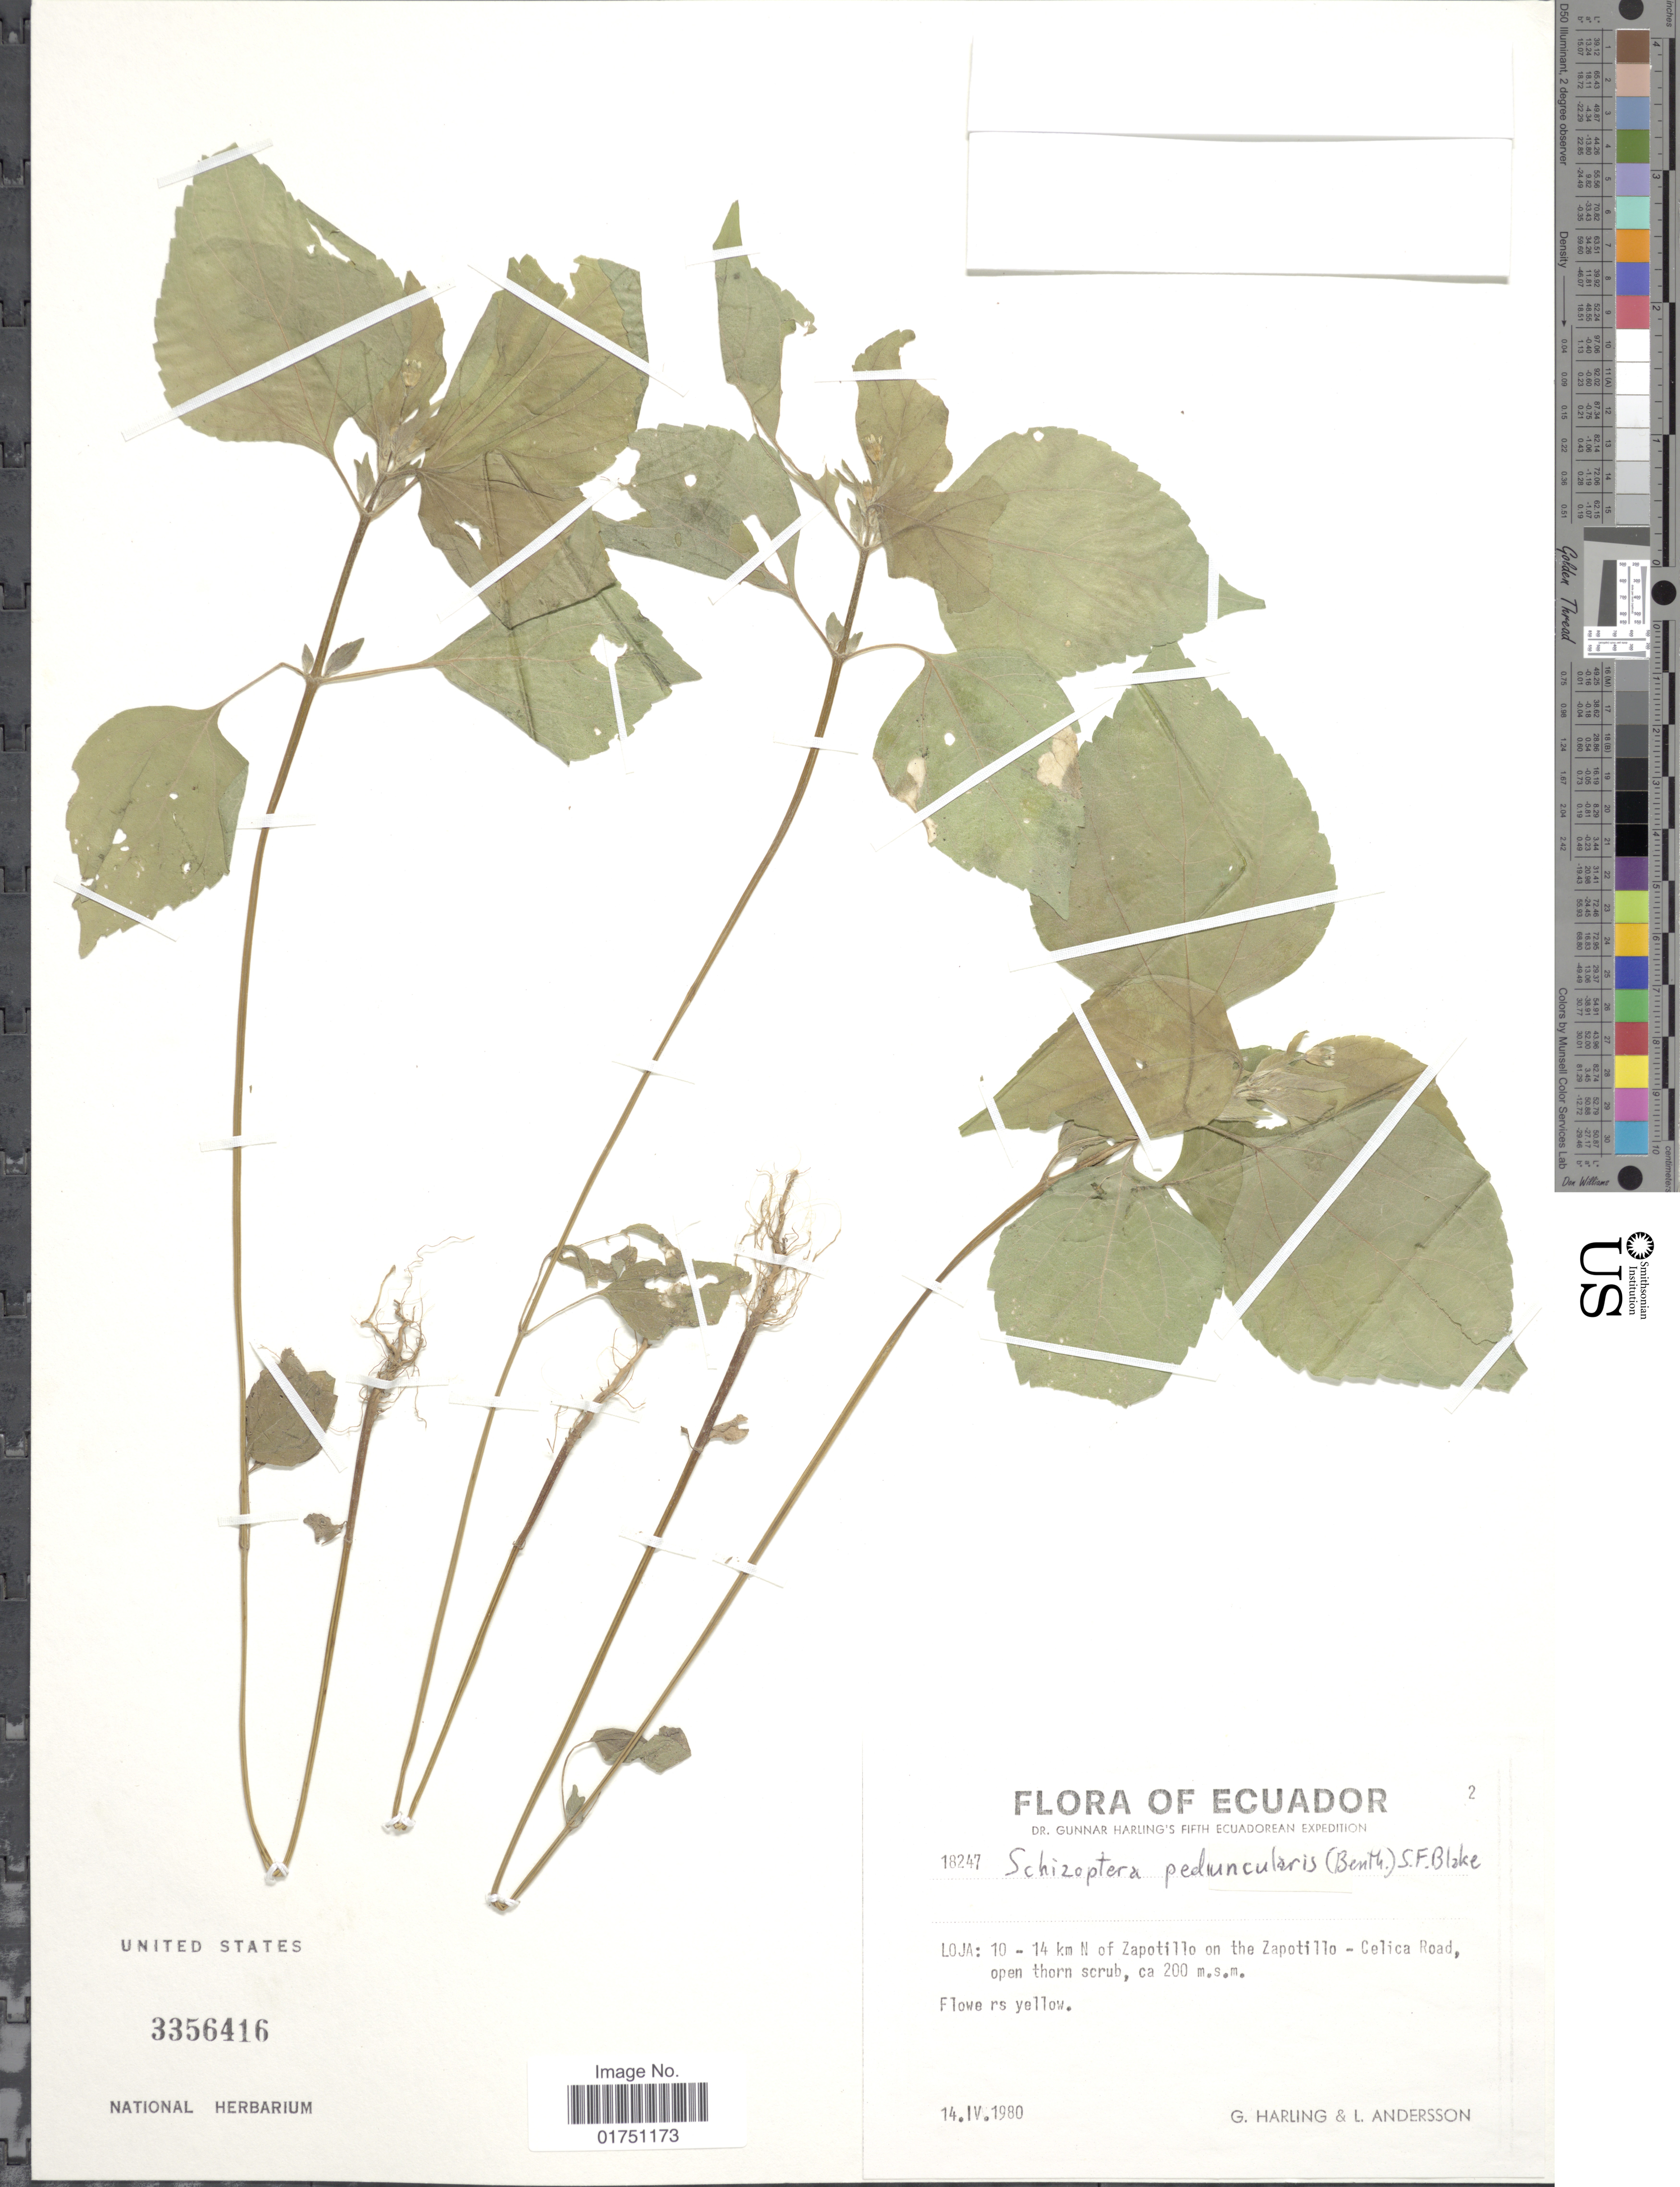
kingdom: Plantae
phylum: Tracheophyta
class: Magnoliopsida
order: Asterales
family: Asteraceae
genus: Schizoptera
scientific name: Schizoptera peduncularis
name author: S.F. Blake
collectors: G. Harling & L. Andersson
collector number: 18247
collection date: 1980-04-14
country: Ecuador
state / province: Loja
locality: Loja: 10-14 km N of Zapotillo on the Zaotillo-Celica Road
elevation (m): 200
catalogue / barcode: US 3356416